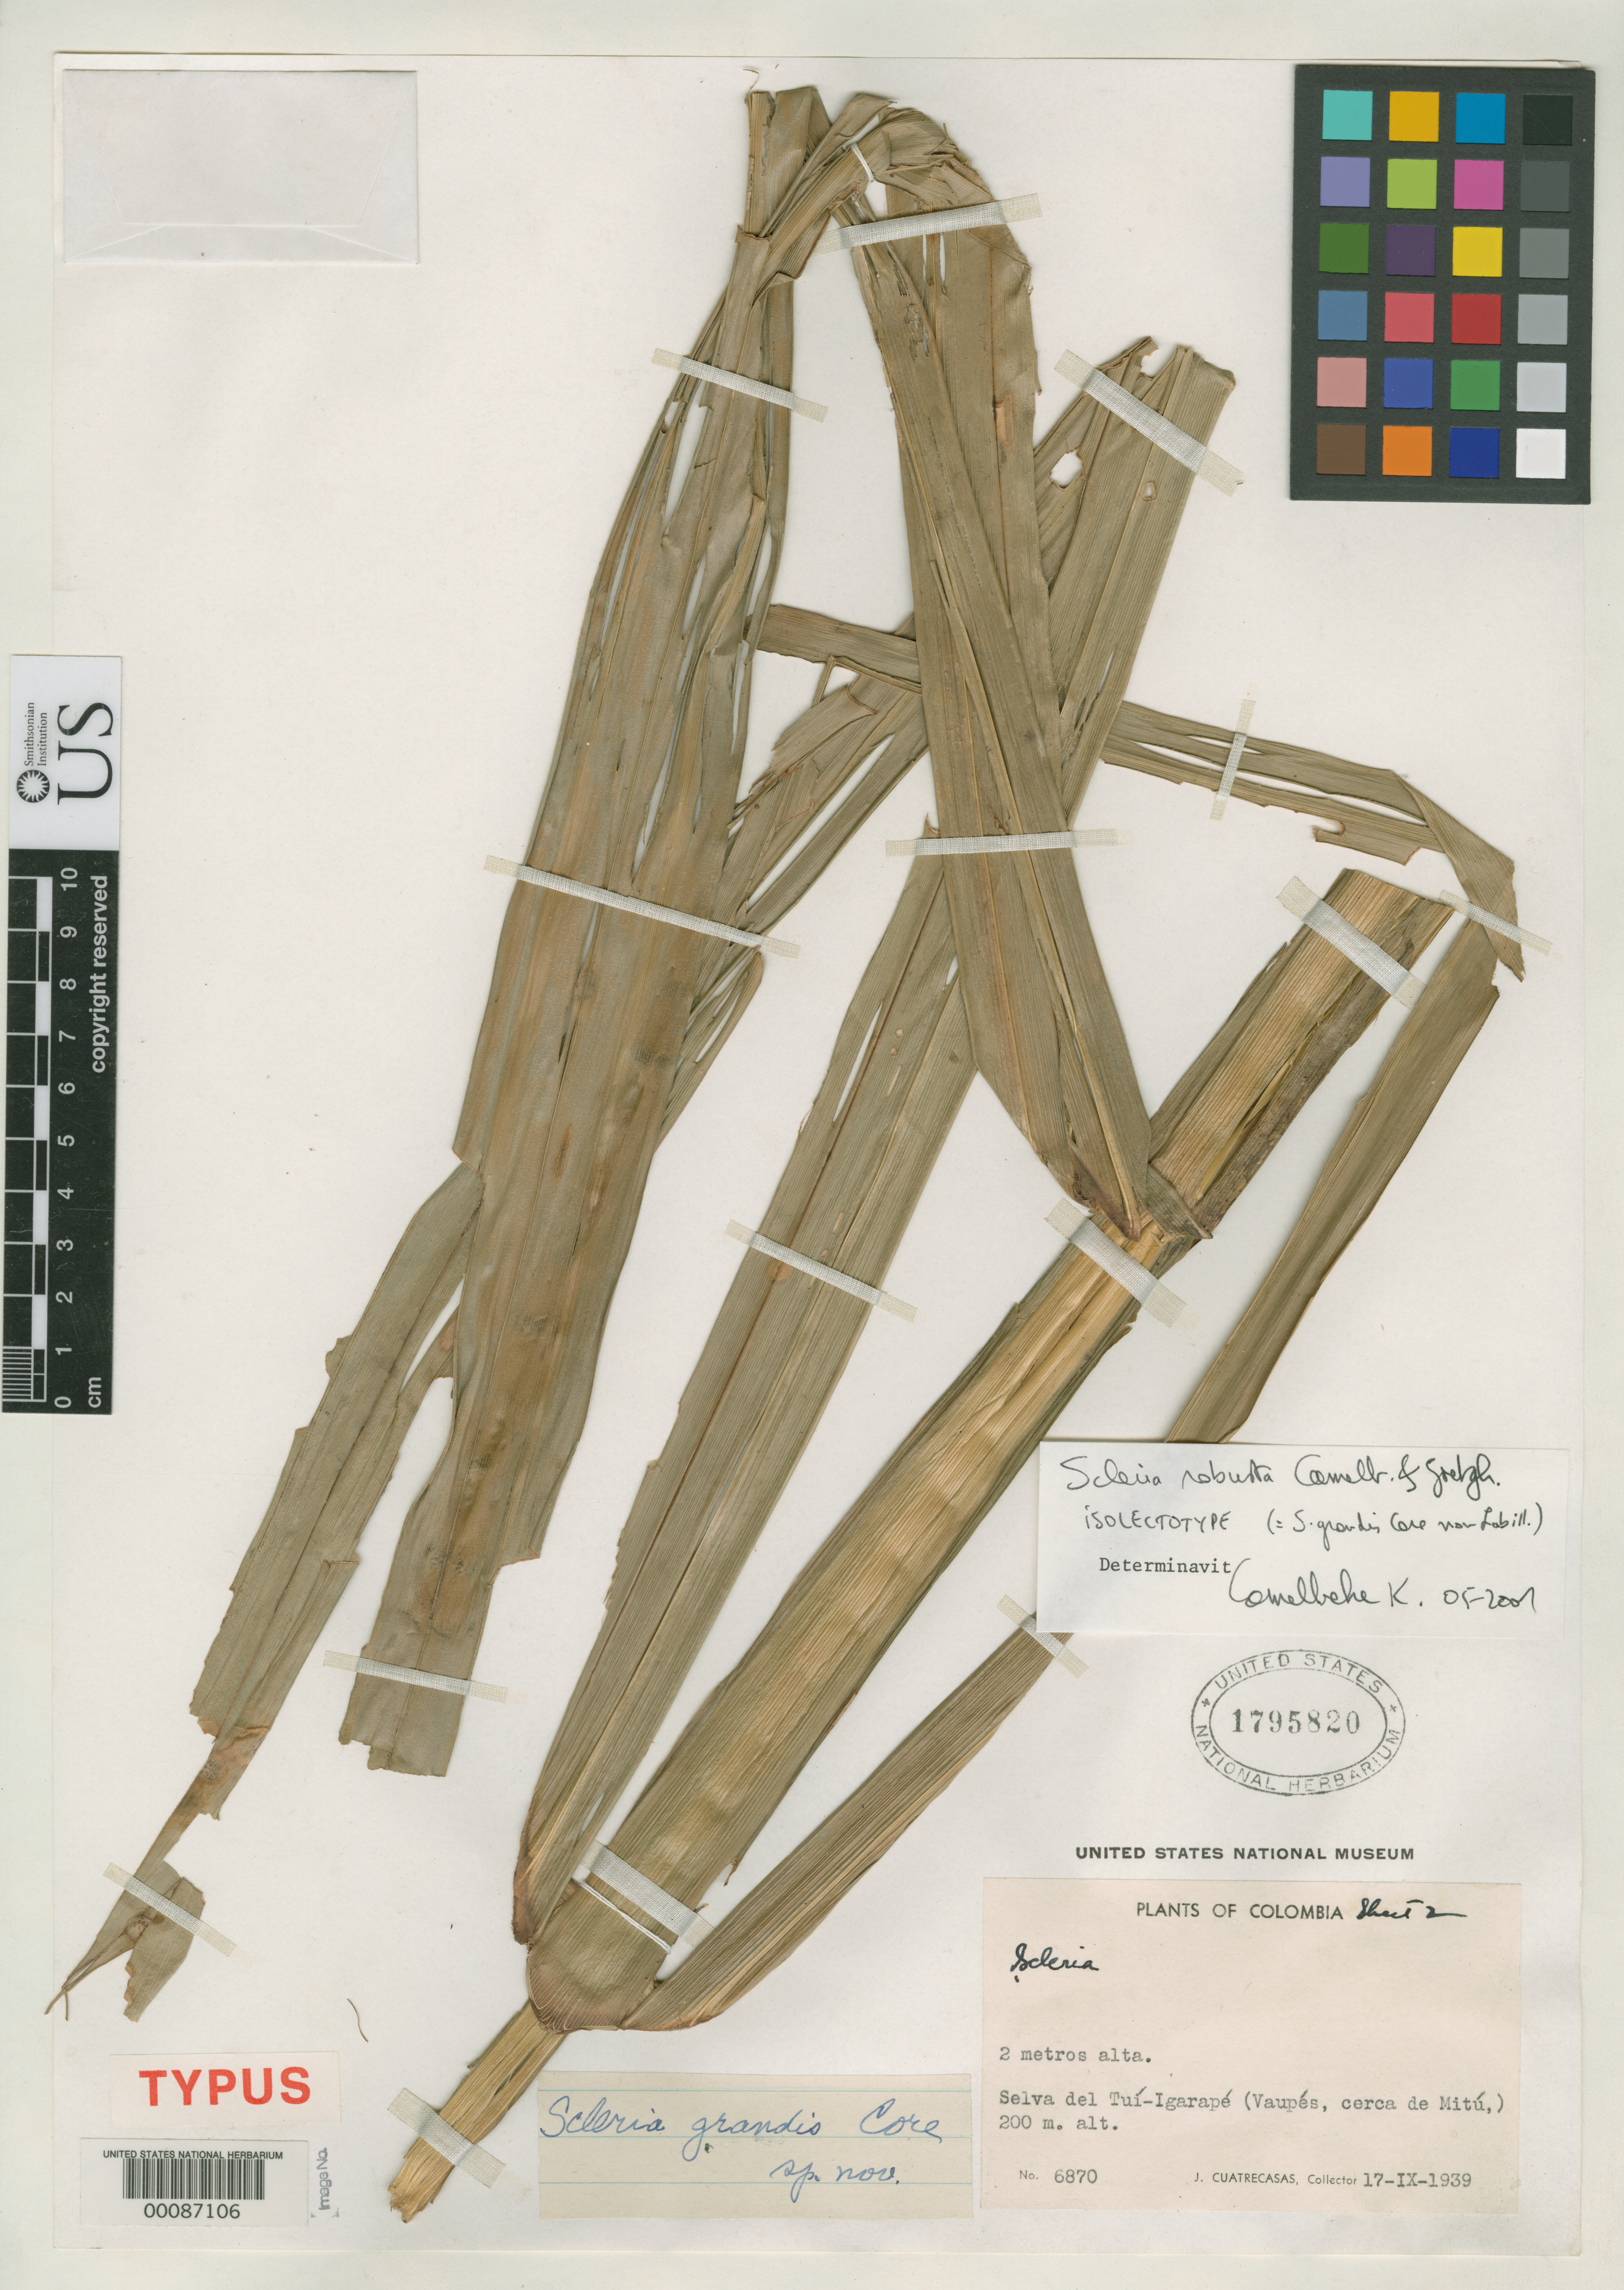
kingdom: Plantae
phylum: Tracheophyta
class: Liliopsida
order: Poales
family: Cyperaceae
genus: Scleria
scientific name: Scleria grandis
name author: Core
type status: Holotype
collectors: J. Cuatrecasas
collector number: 6870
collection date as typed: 17 Sep 1939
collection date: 1939-09-17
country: Colombia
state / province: Vaupés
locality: Selva del Tui-Igarape, Cerca Mitu.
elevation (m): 200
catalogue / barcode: US 1795820